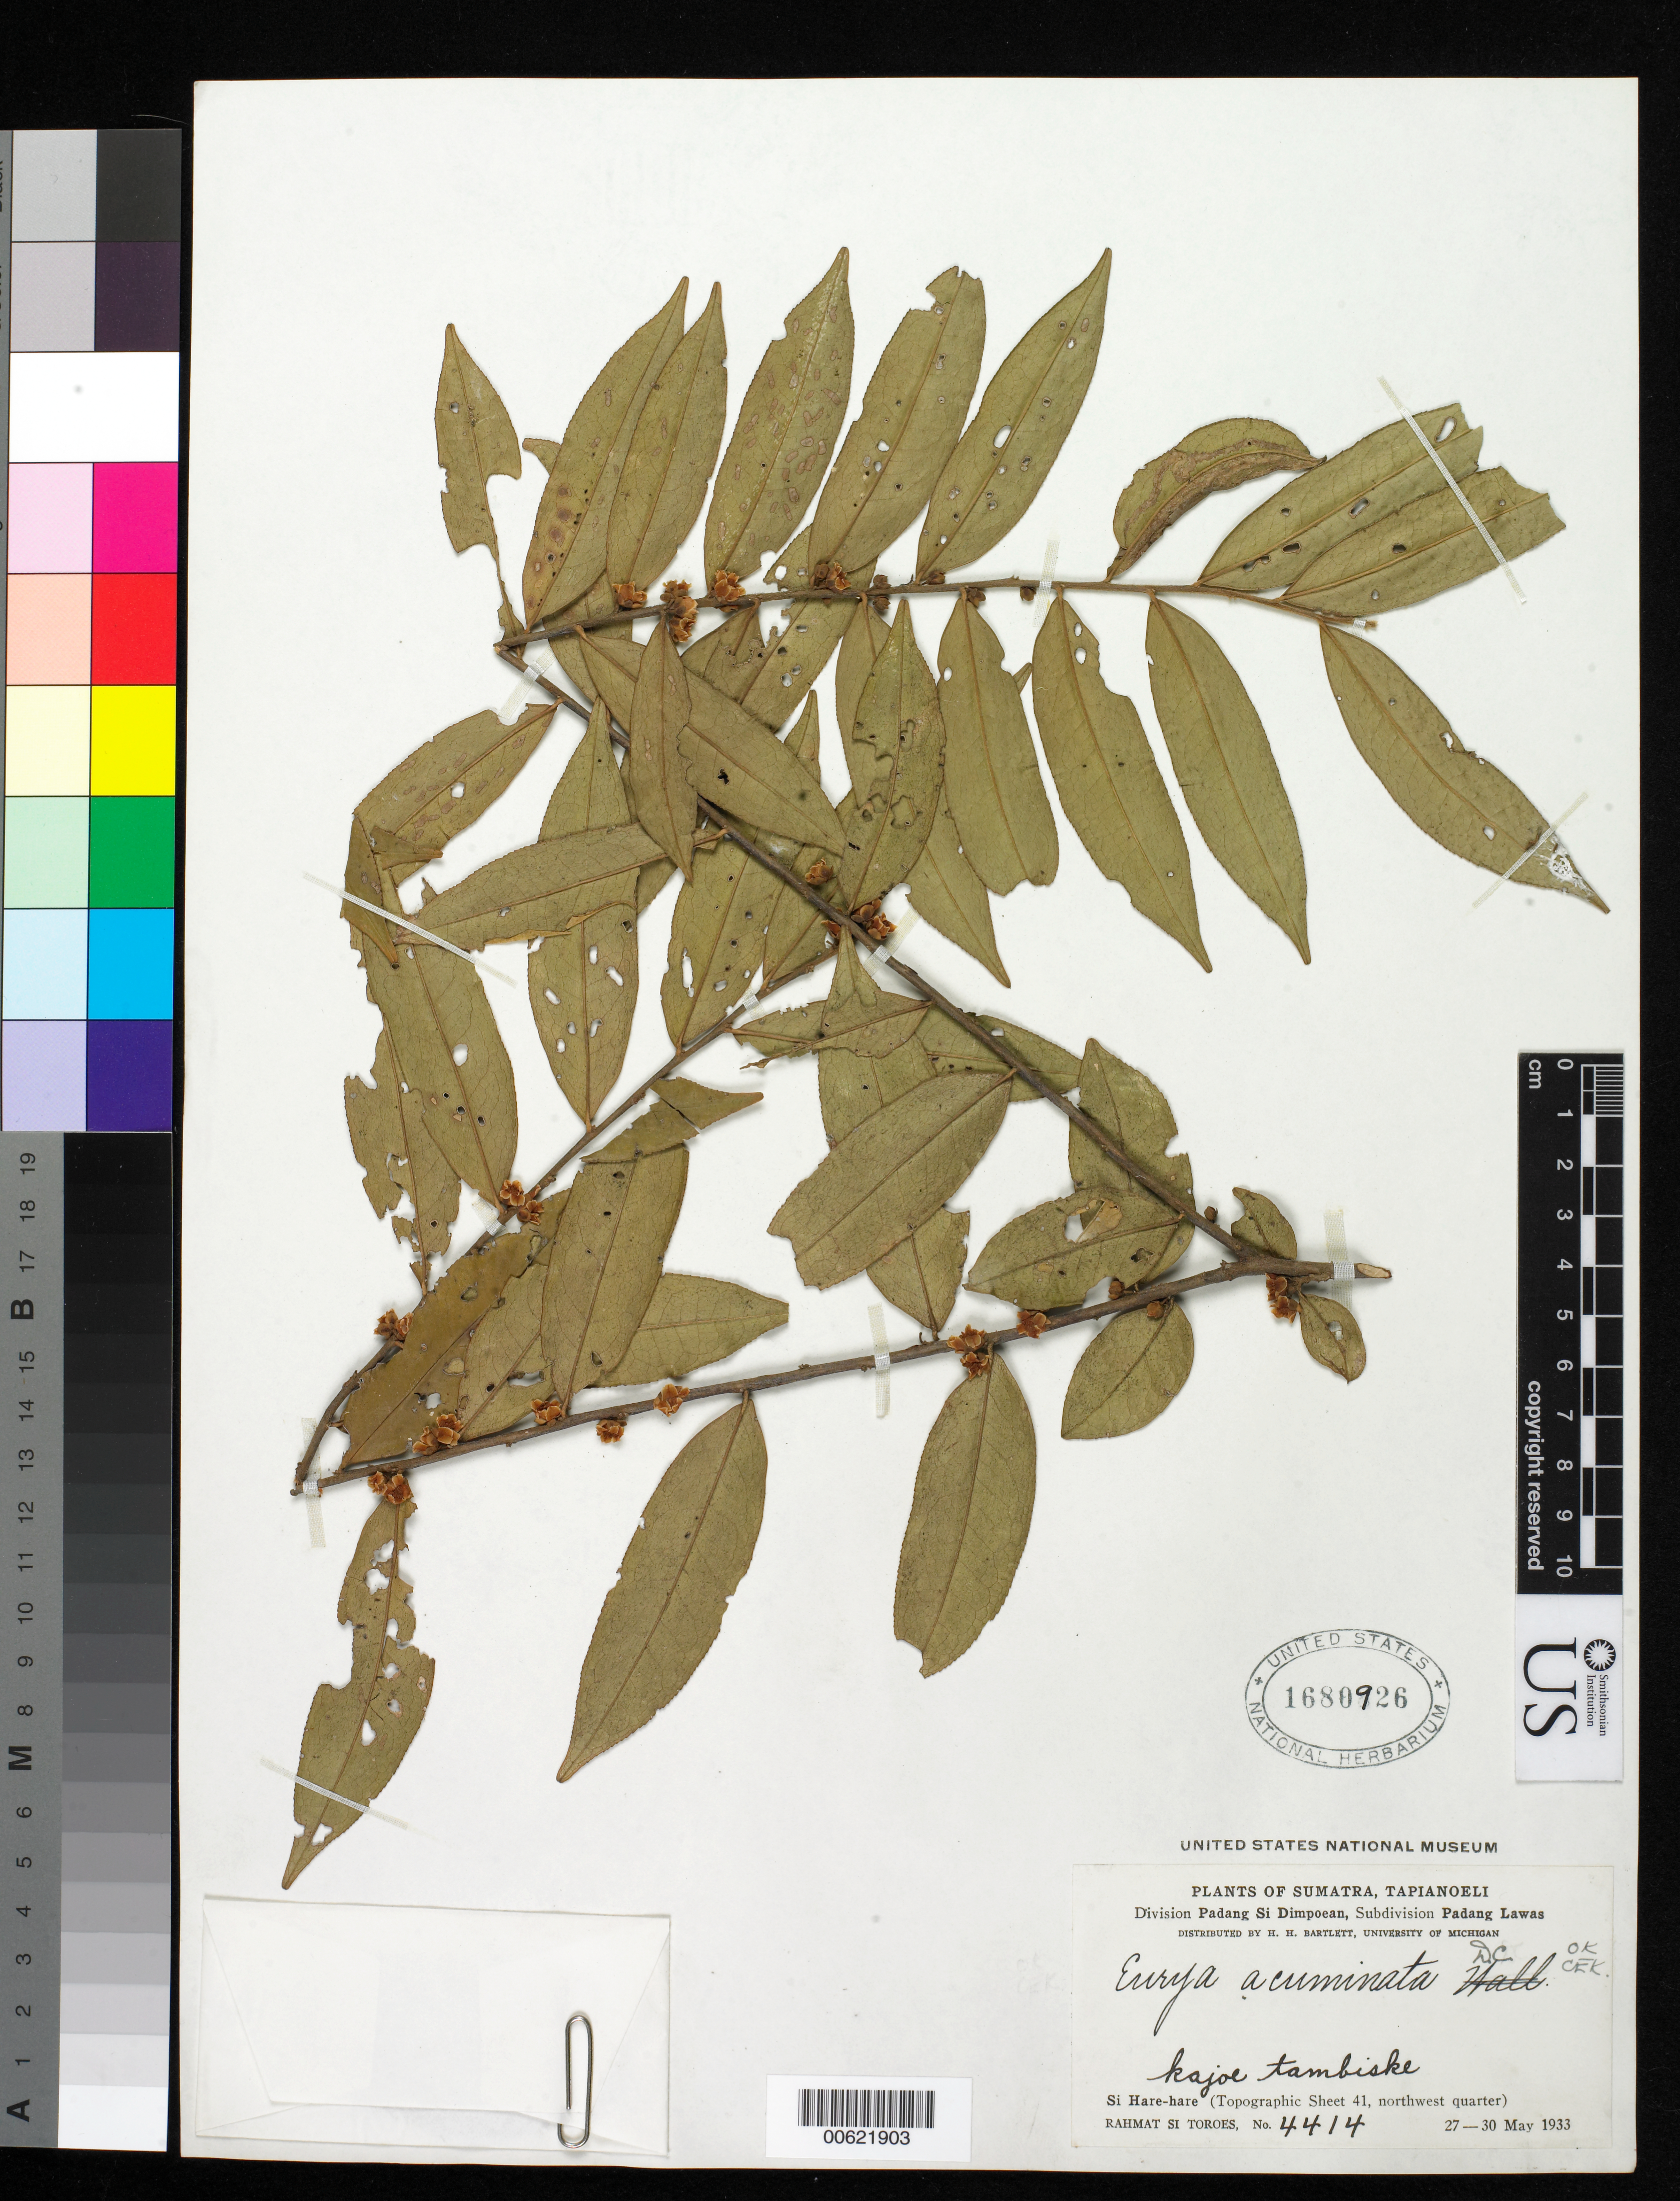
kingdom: Plantae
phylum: Tracheophyta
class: Magnoliopsida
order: Ericales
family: Pentaphylacaceae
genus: Eurya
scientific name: Eurya acuminata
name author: DC.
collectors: Rahmat Si Boeea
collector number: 4414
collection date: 1933-05-27/1933-05-30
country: Indonesia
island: Sumatra I.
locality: (Tapianoeli) Si Hare-hare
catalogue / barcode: US 1680926